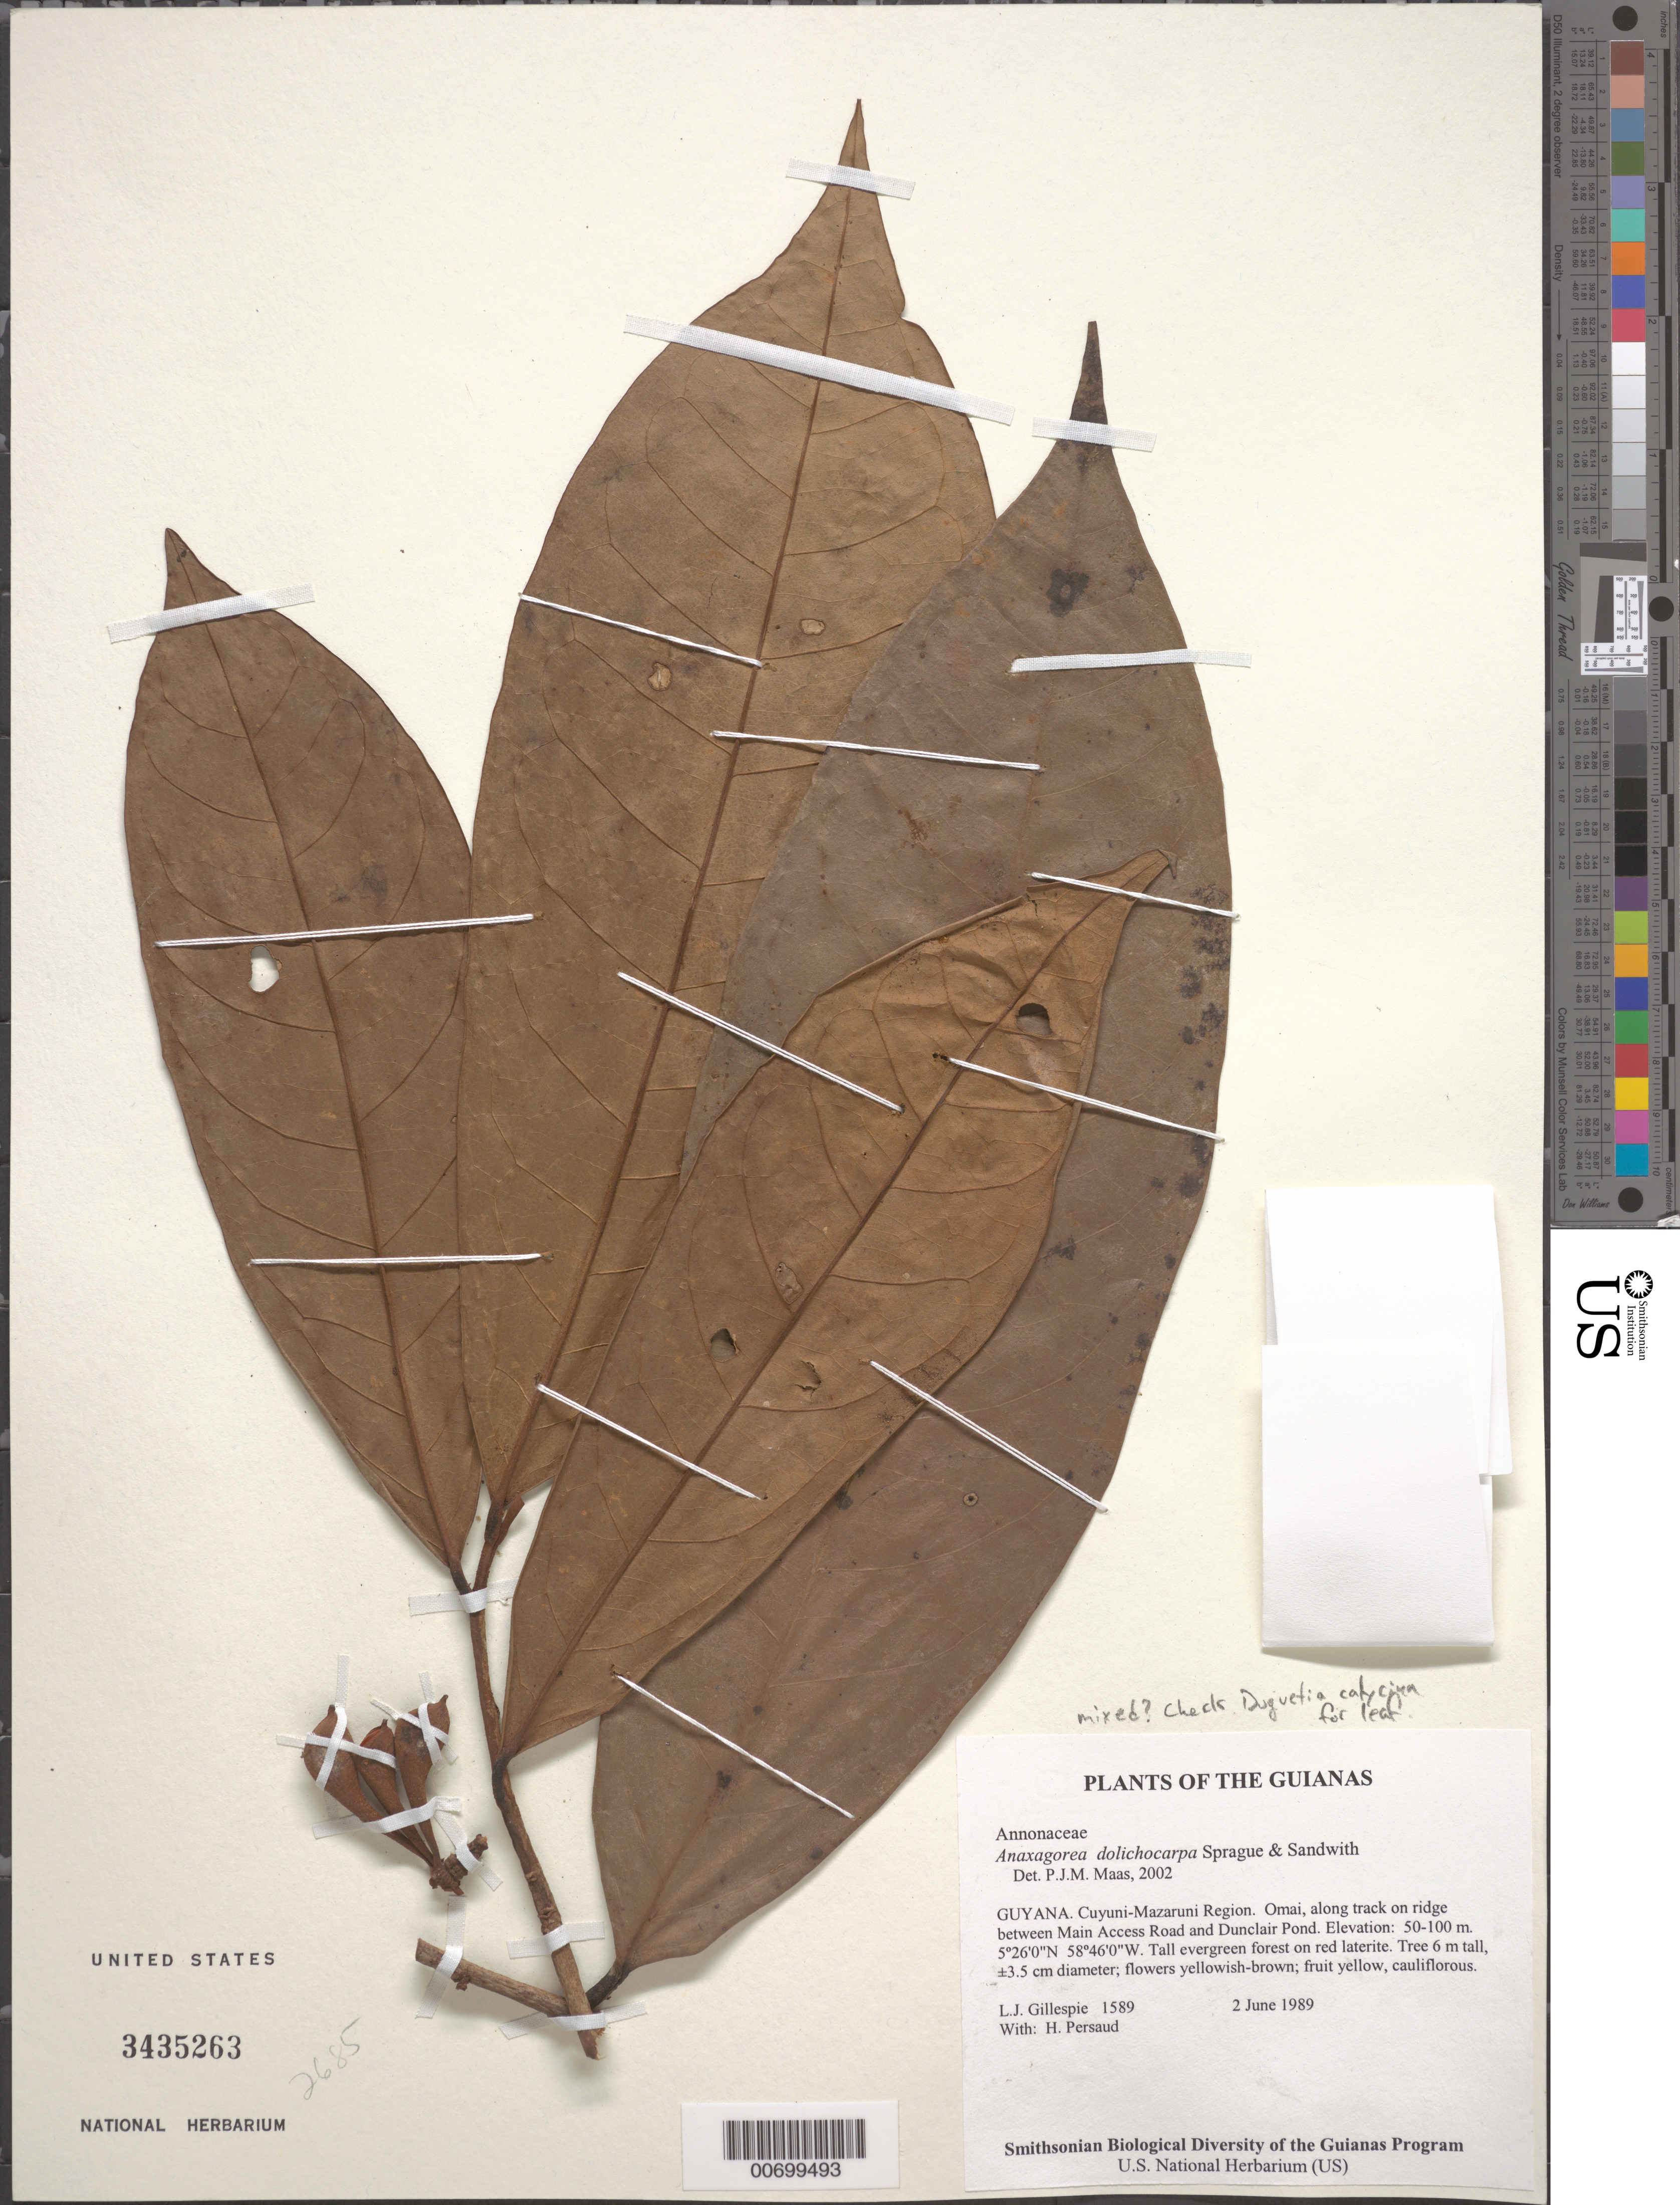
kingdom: Plantae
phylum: Tracheophyta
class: Magnoliopsida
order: Magnoliales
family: Annonaceae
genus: Anaxagorea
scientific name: Anaxagorea dolichocarpa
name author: Sprague & Sandwith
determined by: Maas, Paul J. M.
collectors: L. J. Gillespie & H. Persaud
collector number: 1589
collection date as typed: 2 June 1989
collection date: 1989-06-02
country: Guyana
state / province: Cuyuni-Mazaruni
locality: Omai, along track on ridge between Main Access Road and Dunclair Pond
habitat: Tall evergreen forest on red laterite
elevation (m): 50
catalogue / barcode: US 3435263